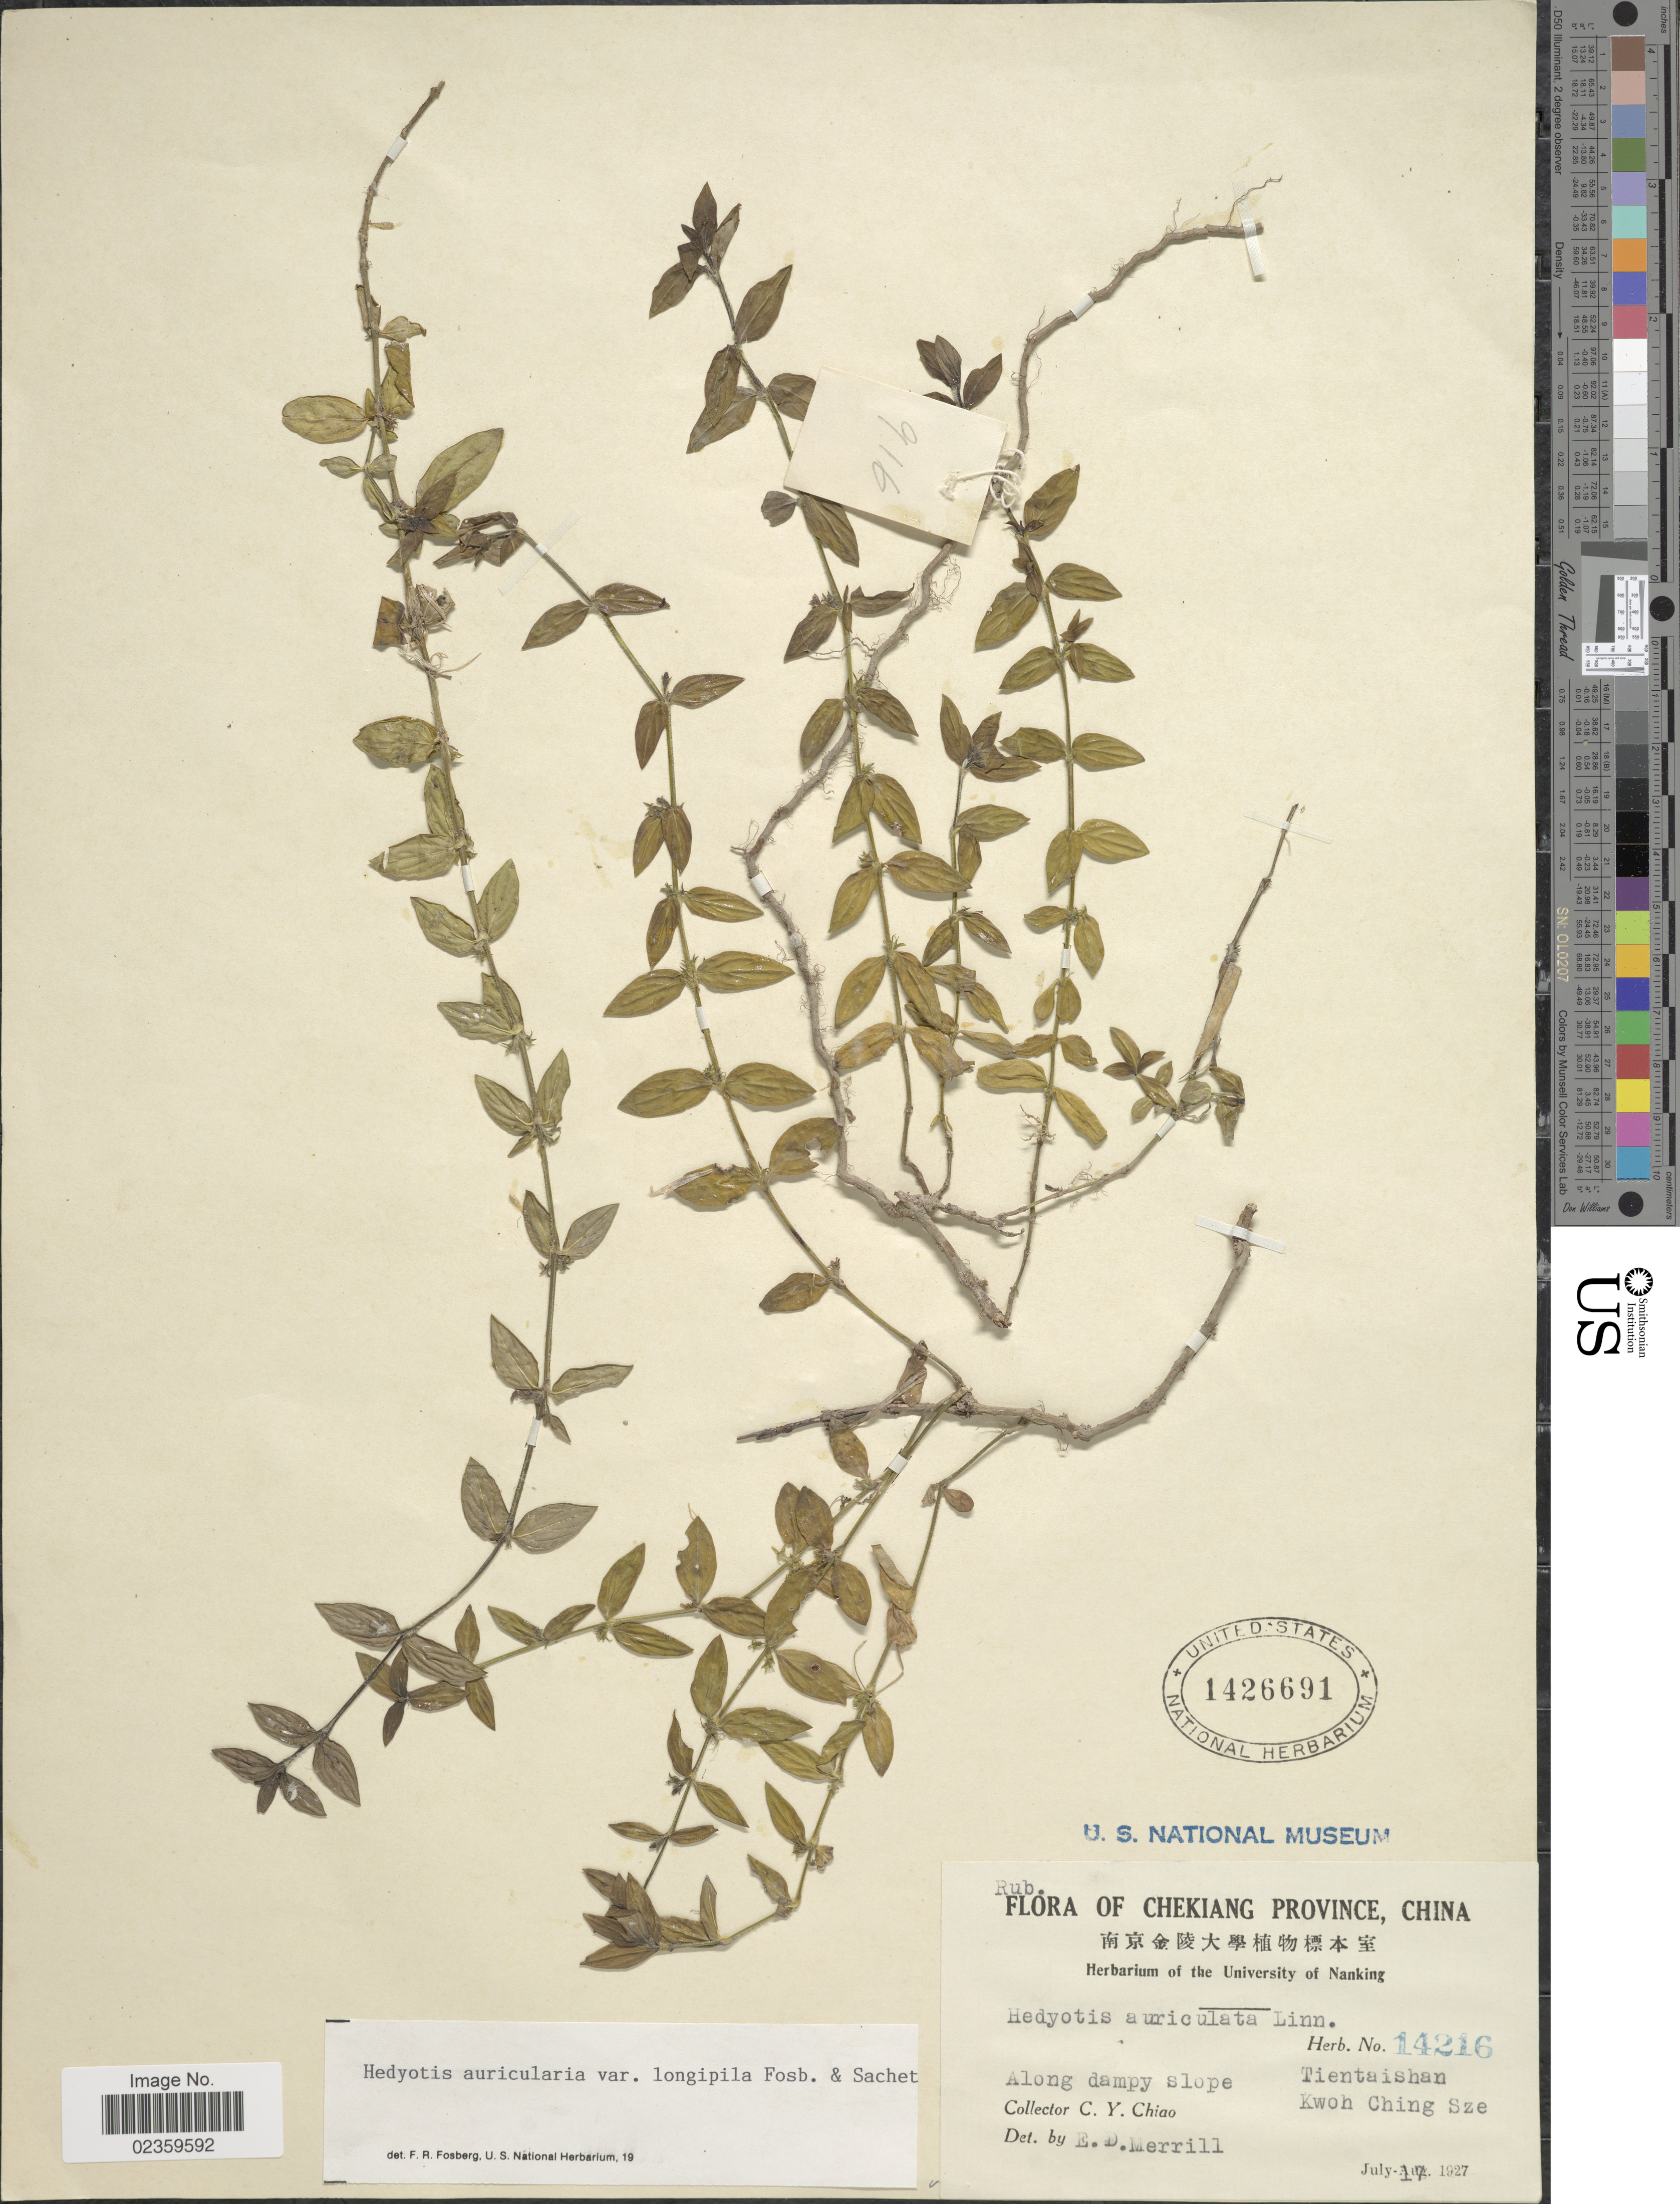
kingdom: Plantae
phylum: Tracheophyta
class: Magnoliopsida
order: Gentianales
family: Rubiaceae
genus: Exallage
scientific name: Exallage auricularia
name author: (L.) Bremek.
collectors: C. Y. Chiao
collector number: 14216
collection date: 1927-07-17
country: China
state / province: Zhejiang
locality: Chekiang Province, China. Along dampy slope. Tientaishan. Kwoh Ching Sze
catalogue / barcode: US 1426691